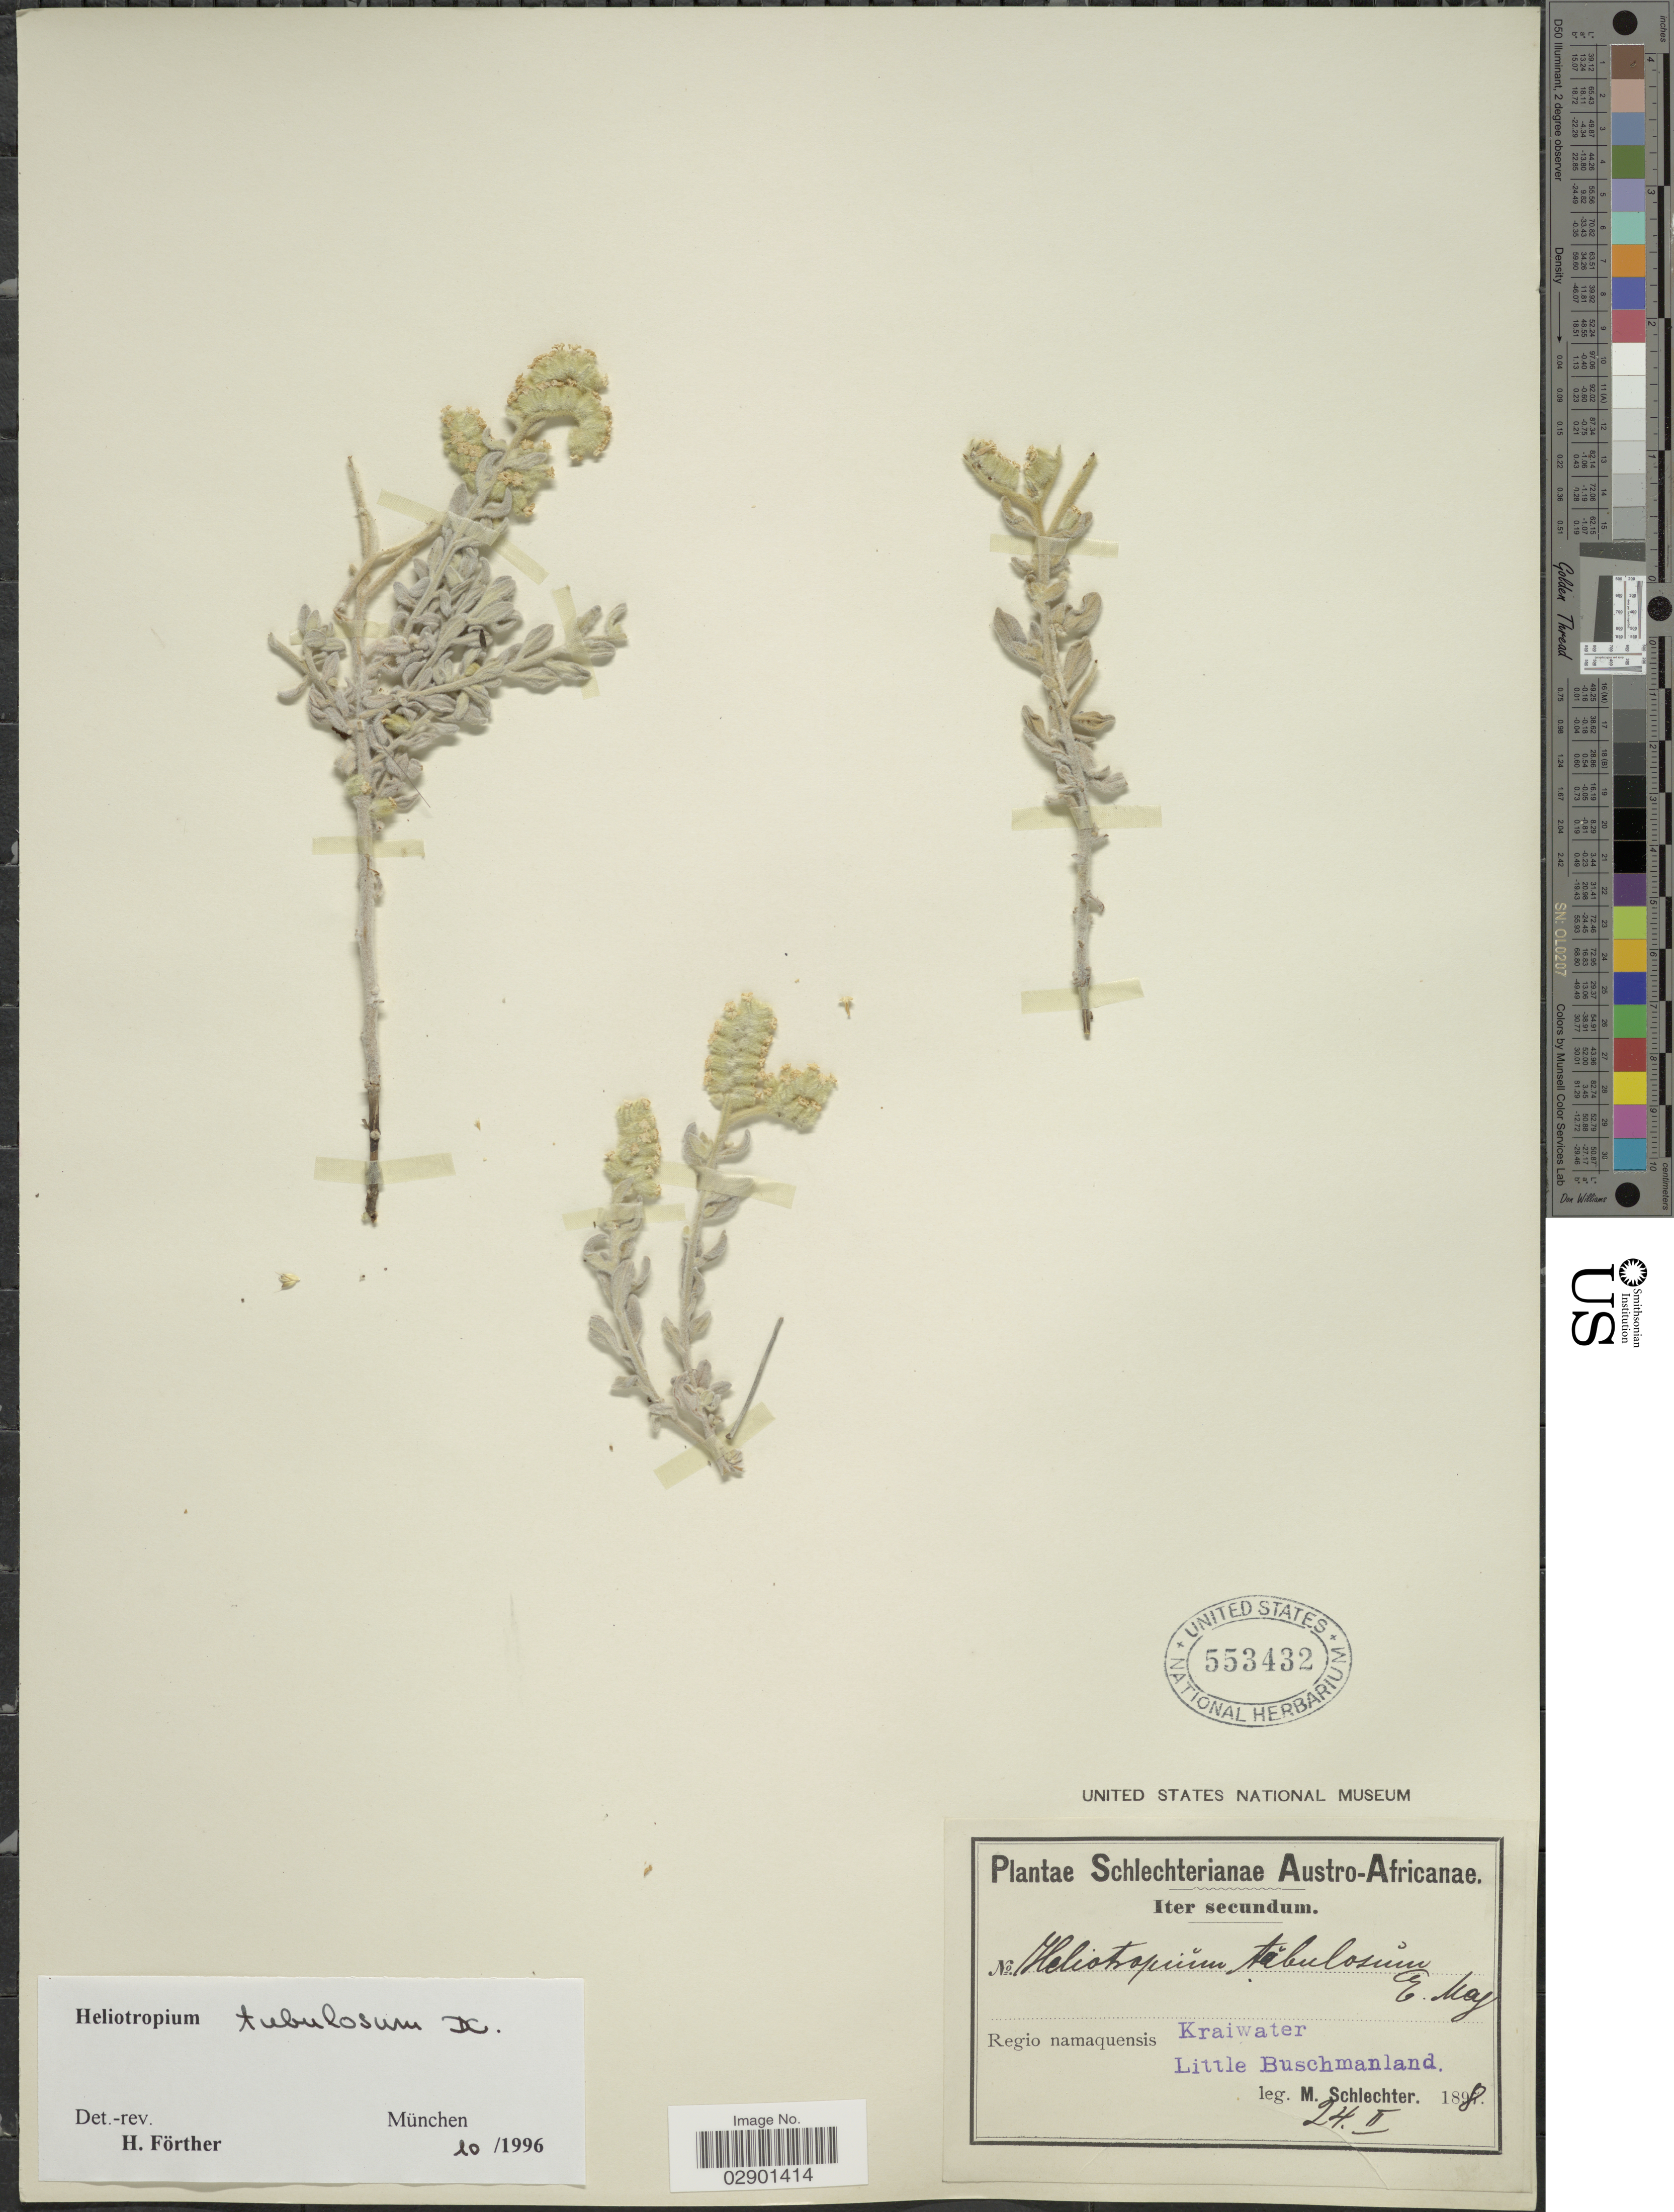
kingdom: Plantae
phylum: Tracheophyta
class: Magnoliopsida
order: Boraginales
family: Heliotropiaceae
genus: Heliotropium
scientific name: Heliotropium tubulosum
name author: E. Mey. ex DC.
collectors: M. Schlechter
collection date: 1898-02-24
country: South Africa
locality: Austro-Africanae. Regio namaquensis. Kraiwater. Little Buschmanland.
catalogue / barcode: US 553432